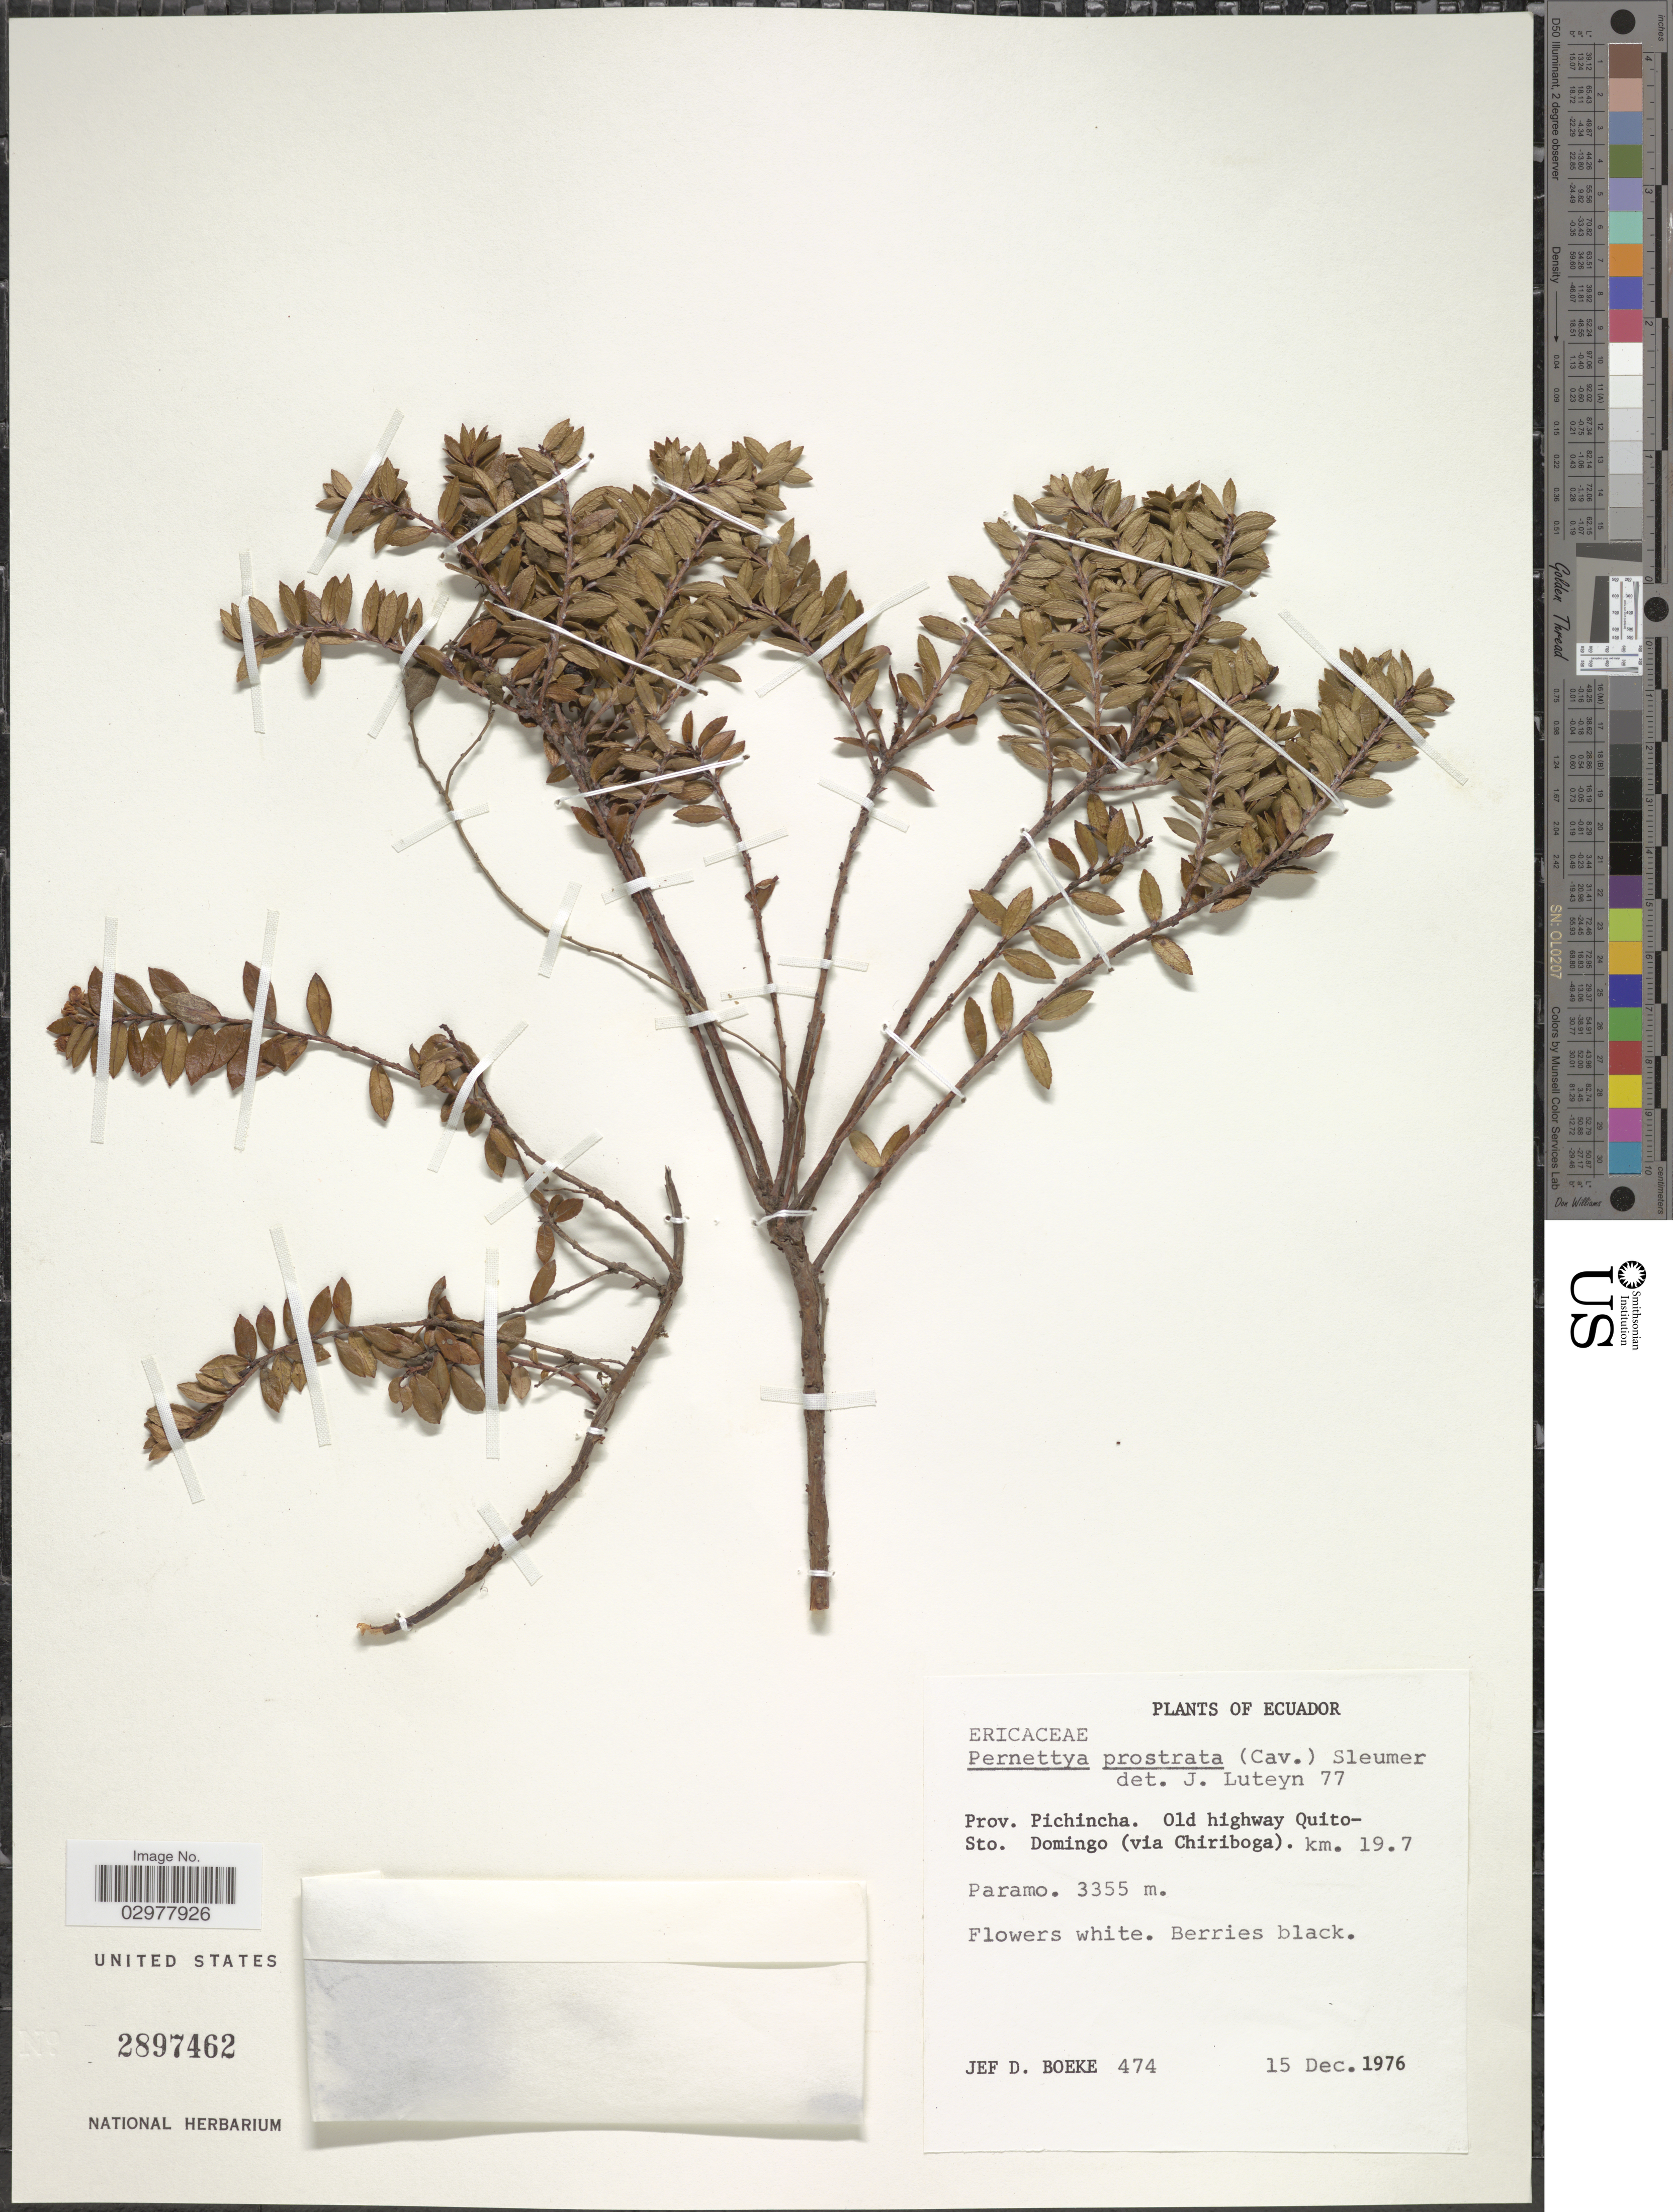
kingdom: Plantae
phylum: Tracheophyta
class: Magnoliopsida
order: Ericales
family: Ericaceae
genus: Pernettya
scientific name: Pernettya prostrata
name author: (Cav.) DC.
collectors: J. Boeke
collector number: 474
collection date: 1976-12-15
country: Ecuador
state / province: Pichincha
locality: Old highway Quito-Sto. Domingo (via Chiriboga). km. 19.7.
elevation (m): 3355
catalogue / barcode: US 2897462